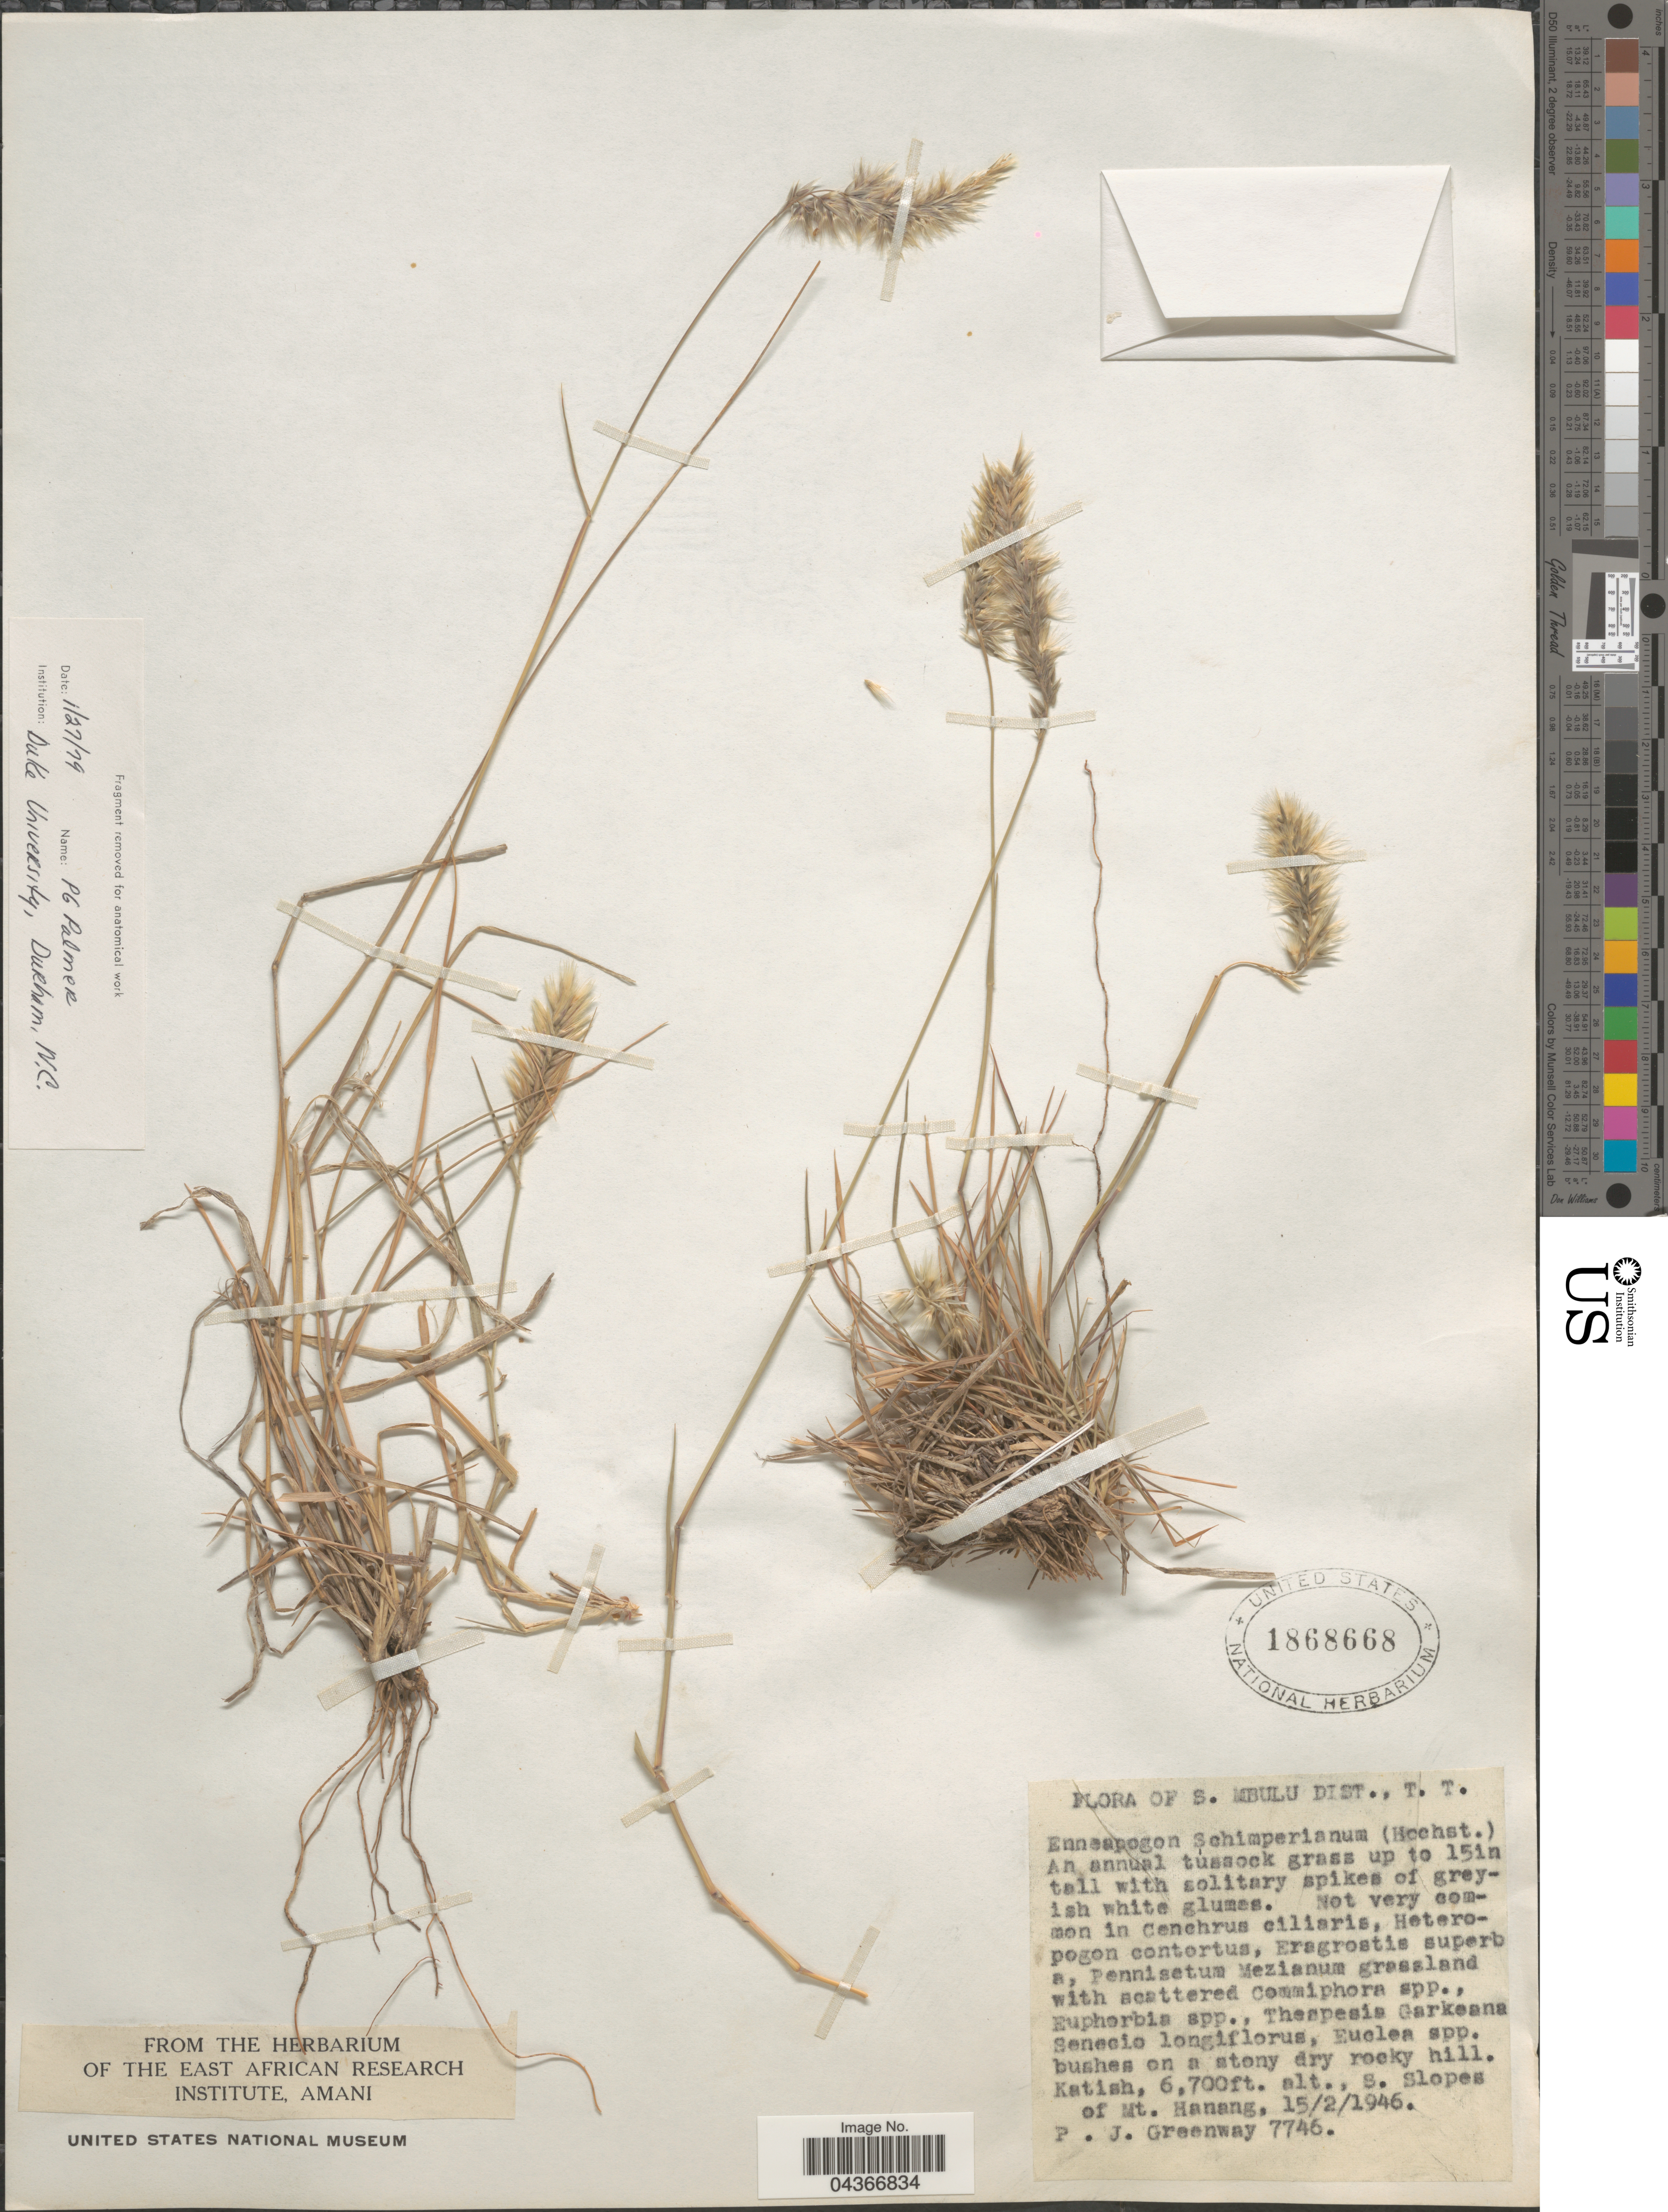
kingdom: Plantae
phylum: Tracheophyta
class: Liliopsida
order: Poales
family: Poaceae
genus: Enneapogon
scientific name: Enneapogon persicus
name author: Boiss.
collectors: P. J. Greenway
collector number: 7746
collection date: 1946-02-15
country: Tanzania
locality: S. Mbulu Dist., T. T. Katish, S. Slopes of Mt. Hanang.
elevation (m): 2042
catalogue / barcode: US 1868668